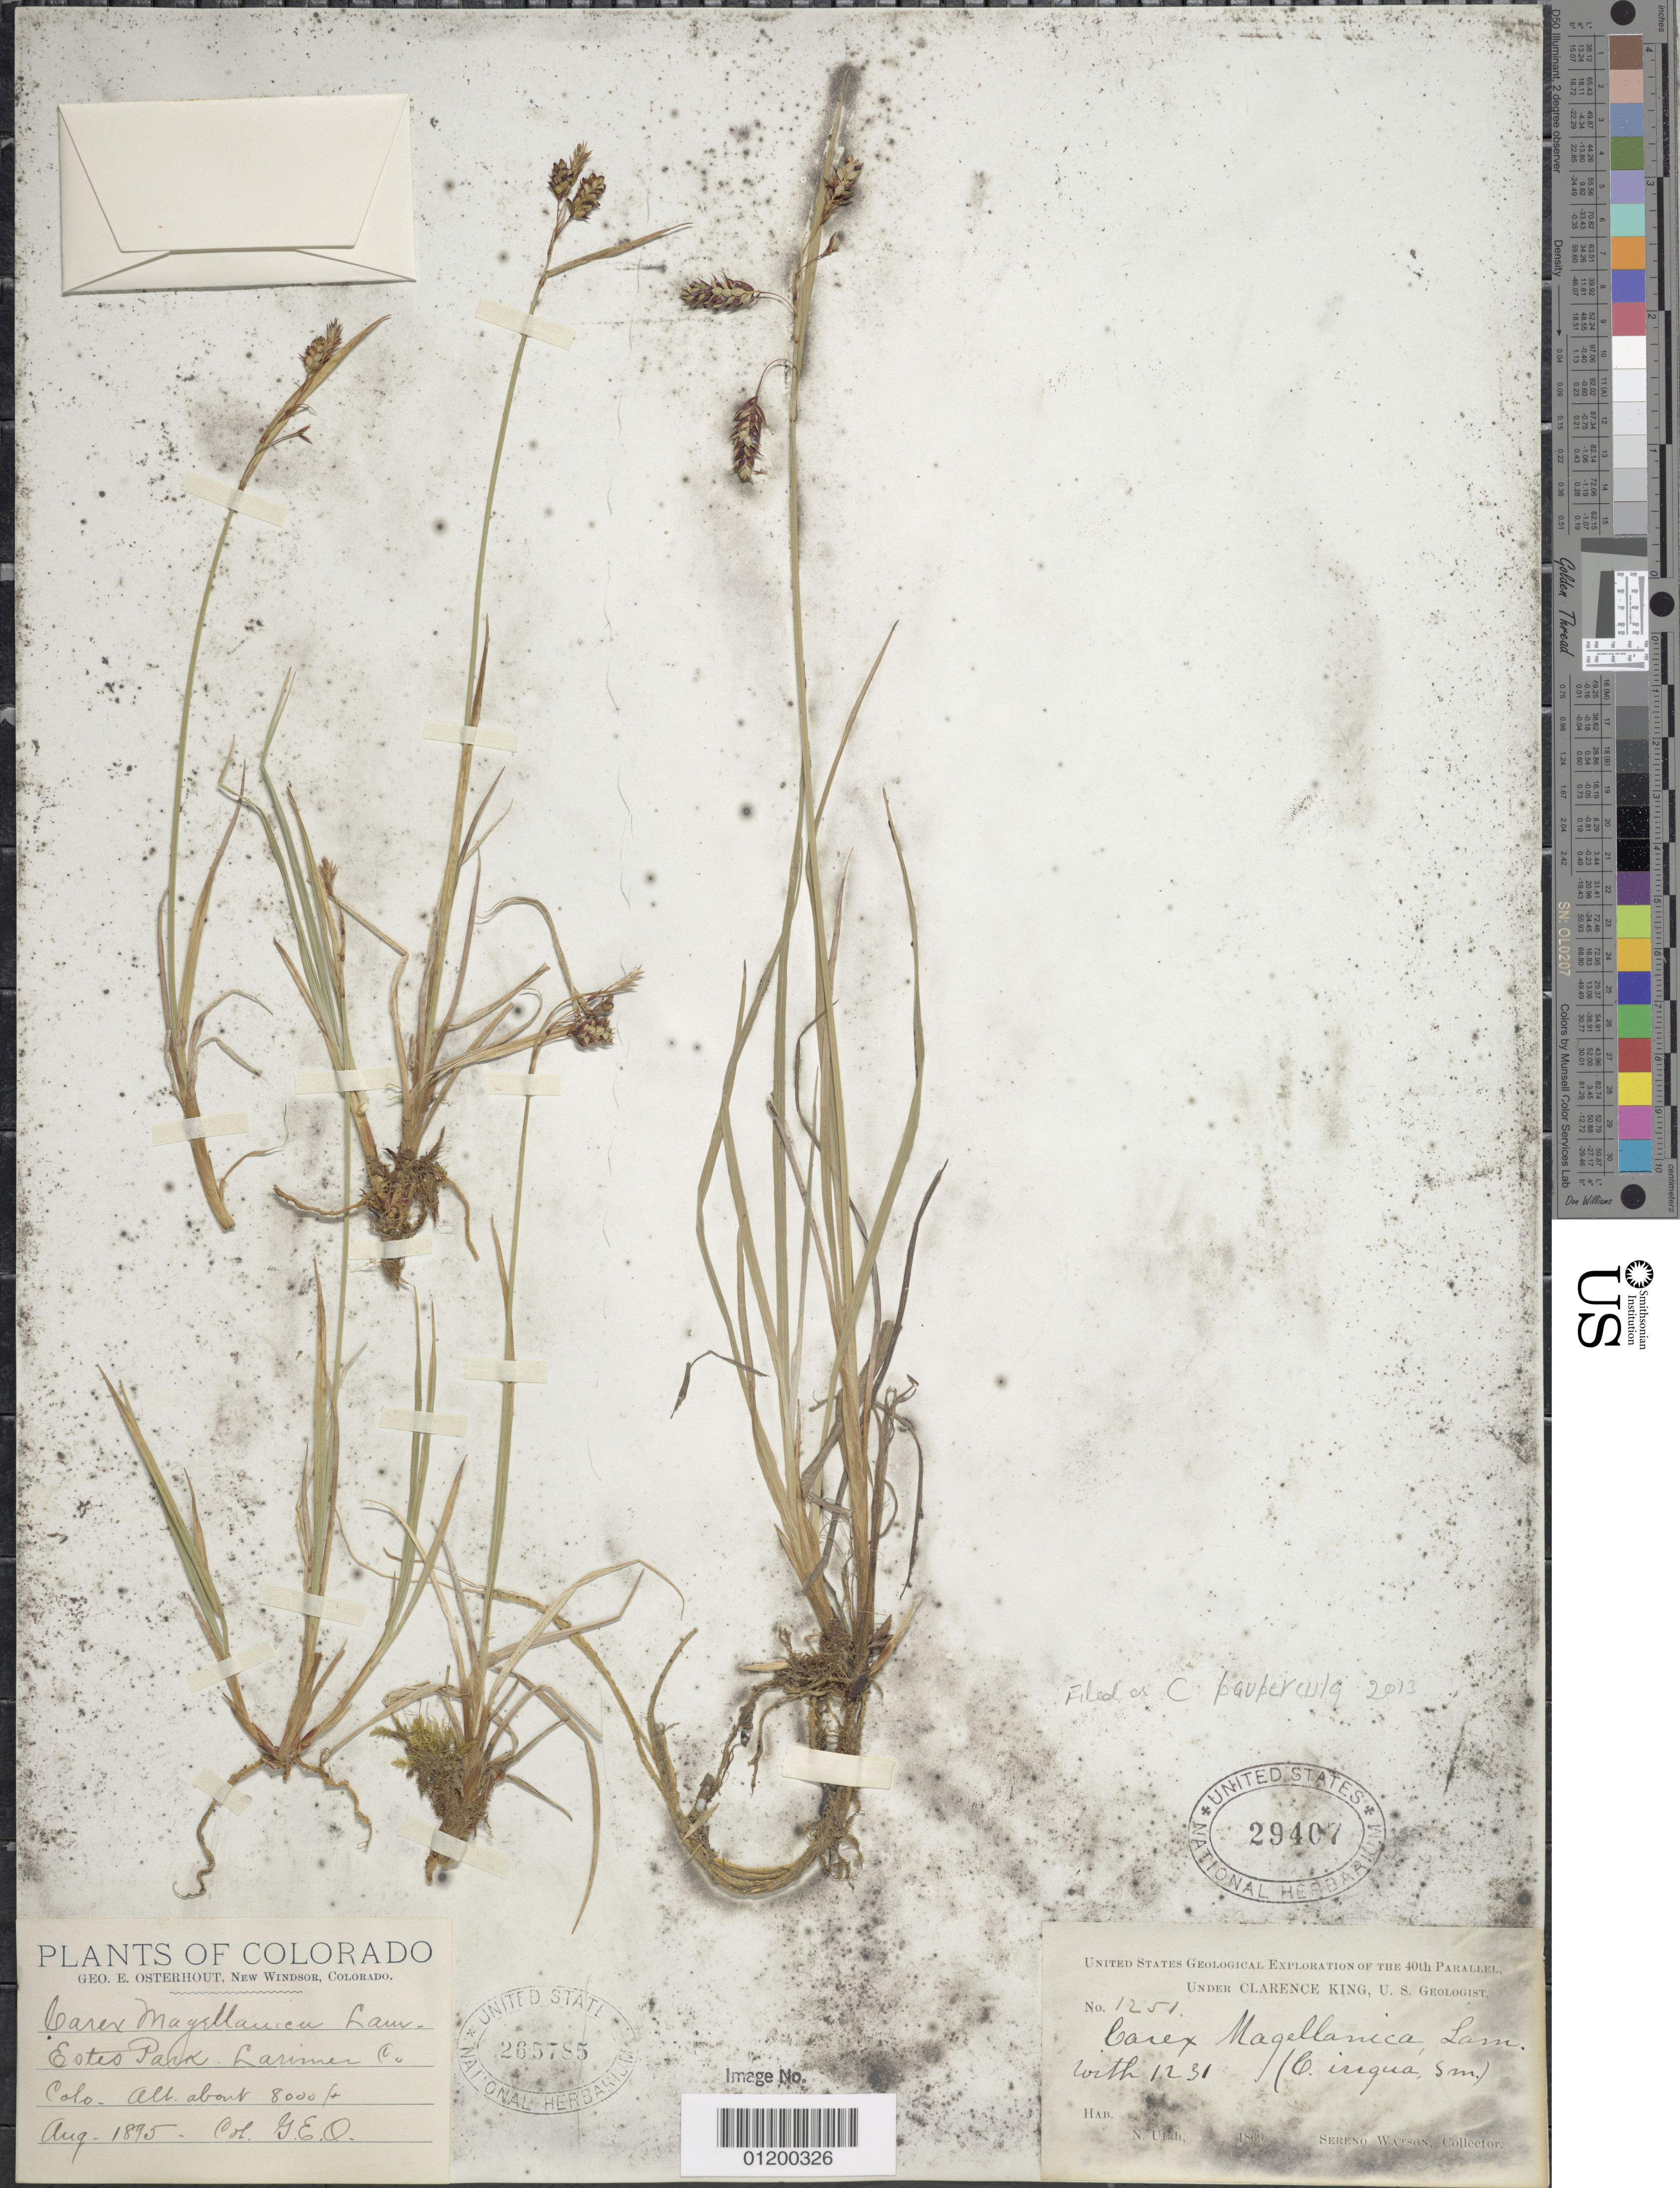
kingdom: Plantae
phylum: Tracheophyta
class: Liliopsida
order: Poales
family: Cyperaceae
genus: Carex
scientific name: Carex magellanica subsp. irrigua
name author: (Wahlenb.) Hiitonen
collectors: S. Watson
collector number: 1251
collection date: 1869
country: United States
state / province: Utah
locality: N. Utah.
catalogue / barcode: US 29407